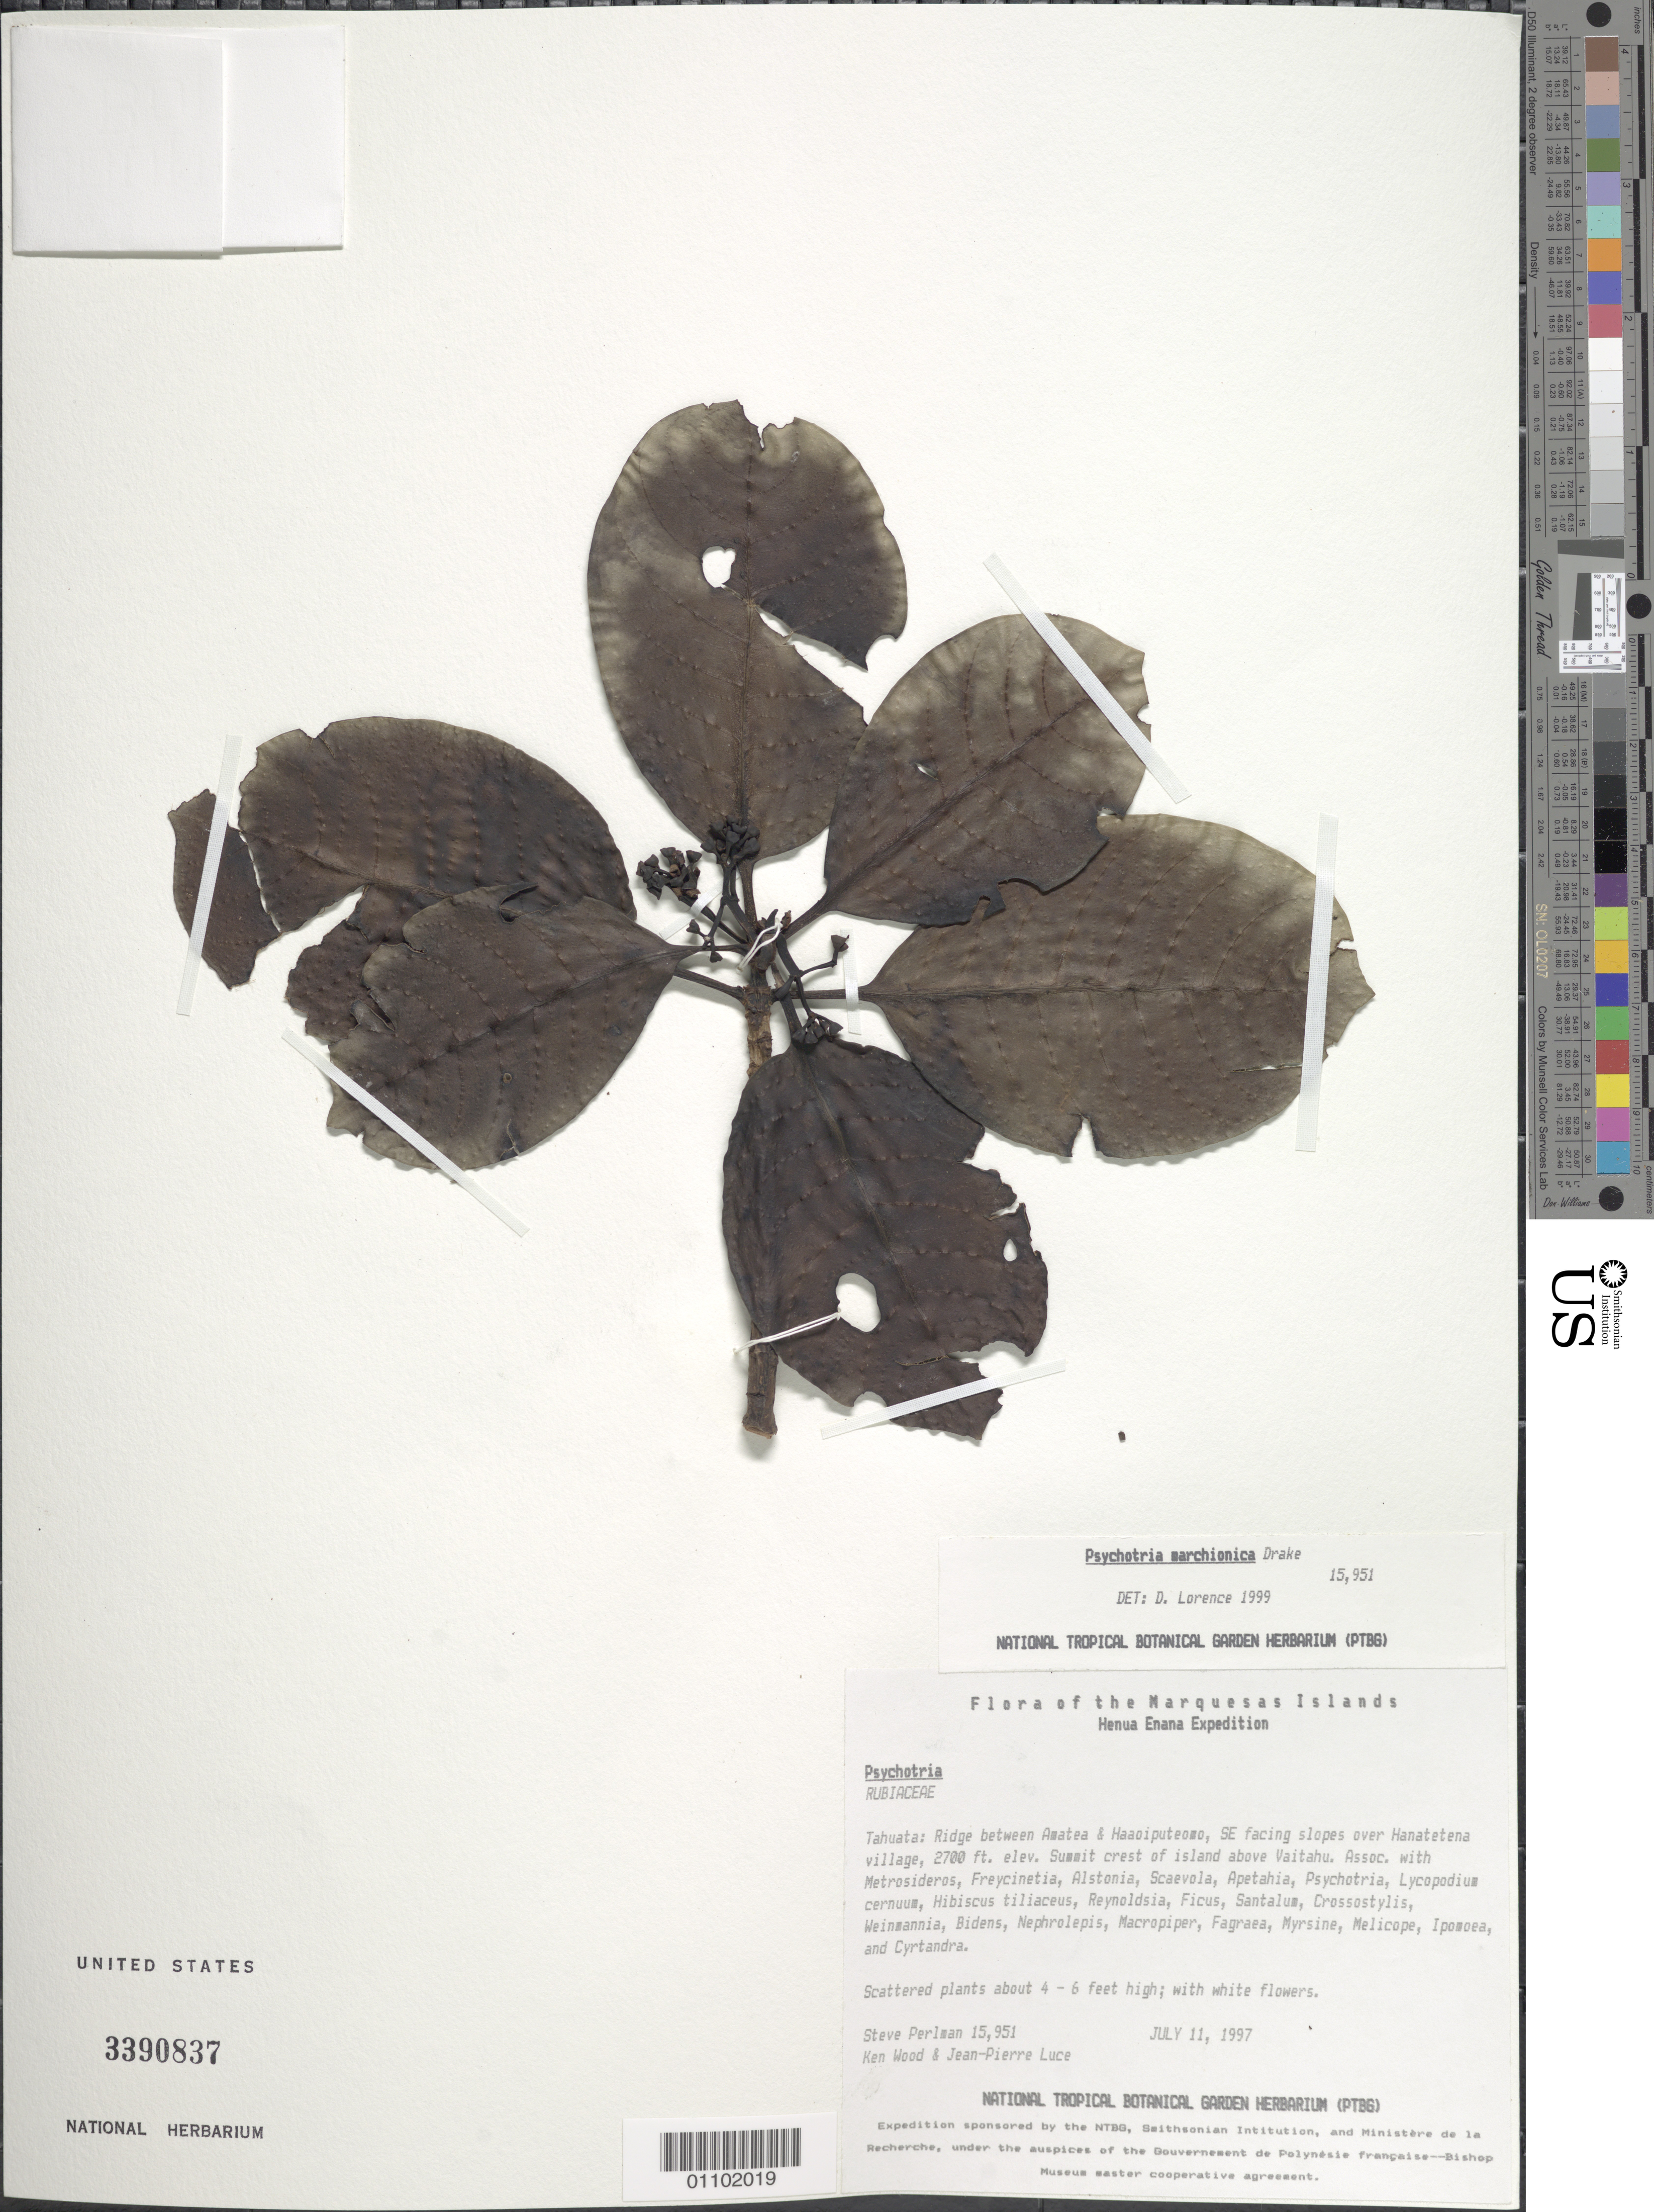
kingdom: Plantae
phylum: Tracheophyta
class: Magnoliopsida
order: Gentianales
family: Rubiaceae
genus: Psychotria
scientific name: Psychotria marchionica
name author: Drake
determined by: Lorence, David H., (PTBG), National Tropical Botanical Garden (UNITED STATES)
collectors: S. P. Perlman, K. R. Wood & J. Luce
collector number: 15951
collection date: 1997-07-11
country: French Polynesia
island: Tahuata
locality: Ridge between Amatea & Haaoiputeomo, SE facing slopes and cliffs over Hanatetena village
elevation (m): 823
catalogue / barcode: US 3390837